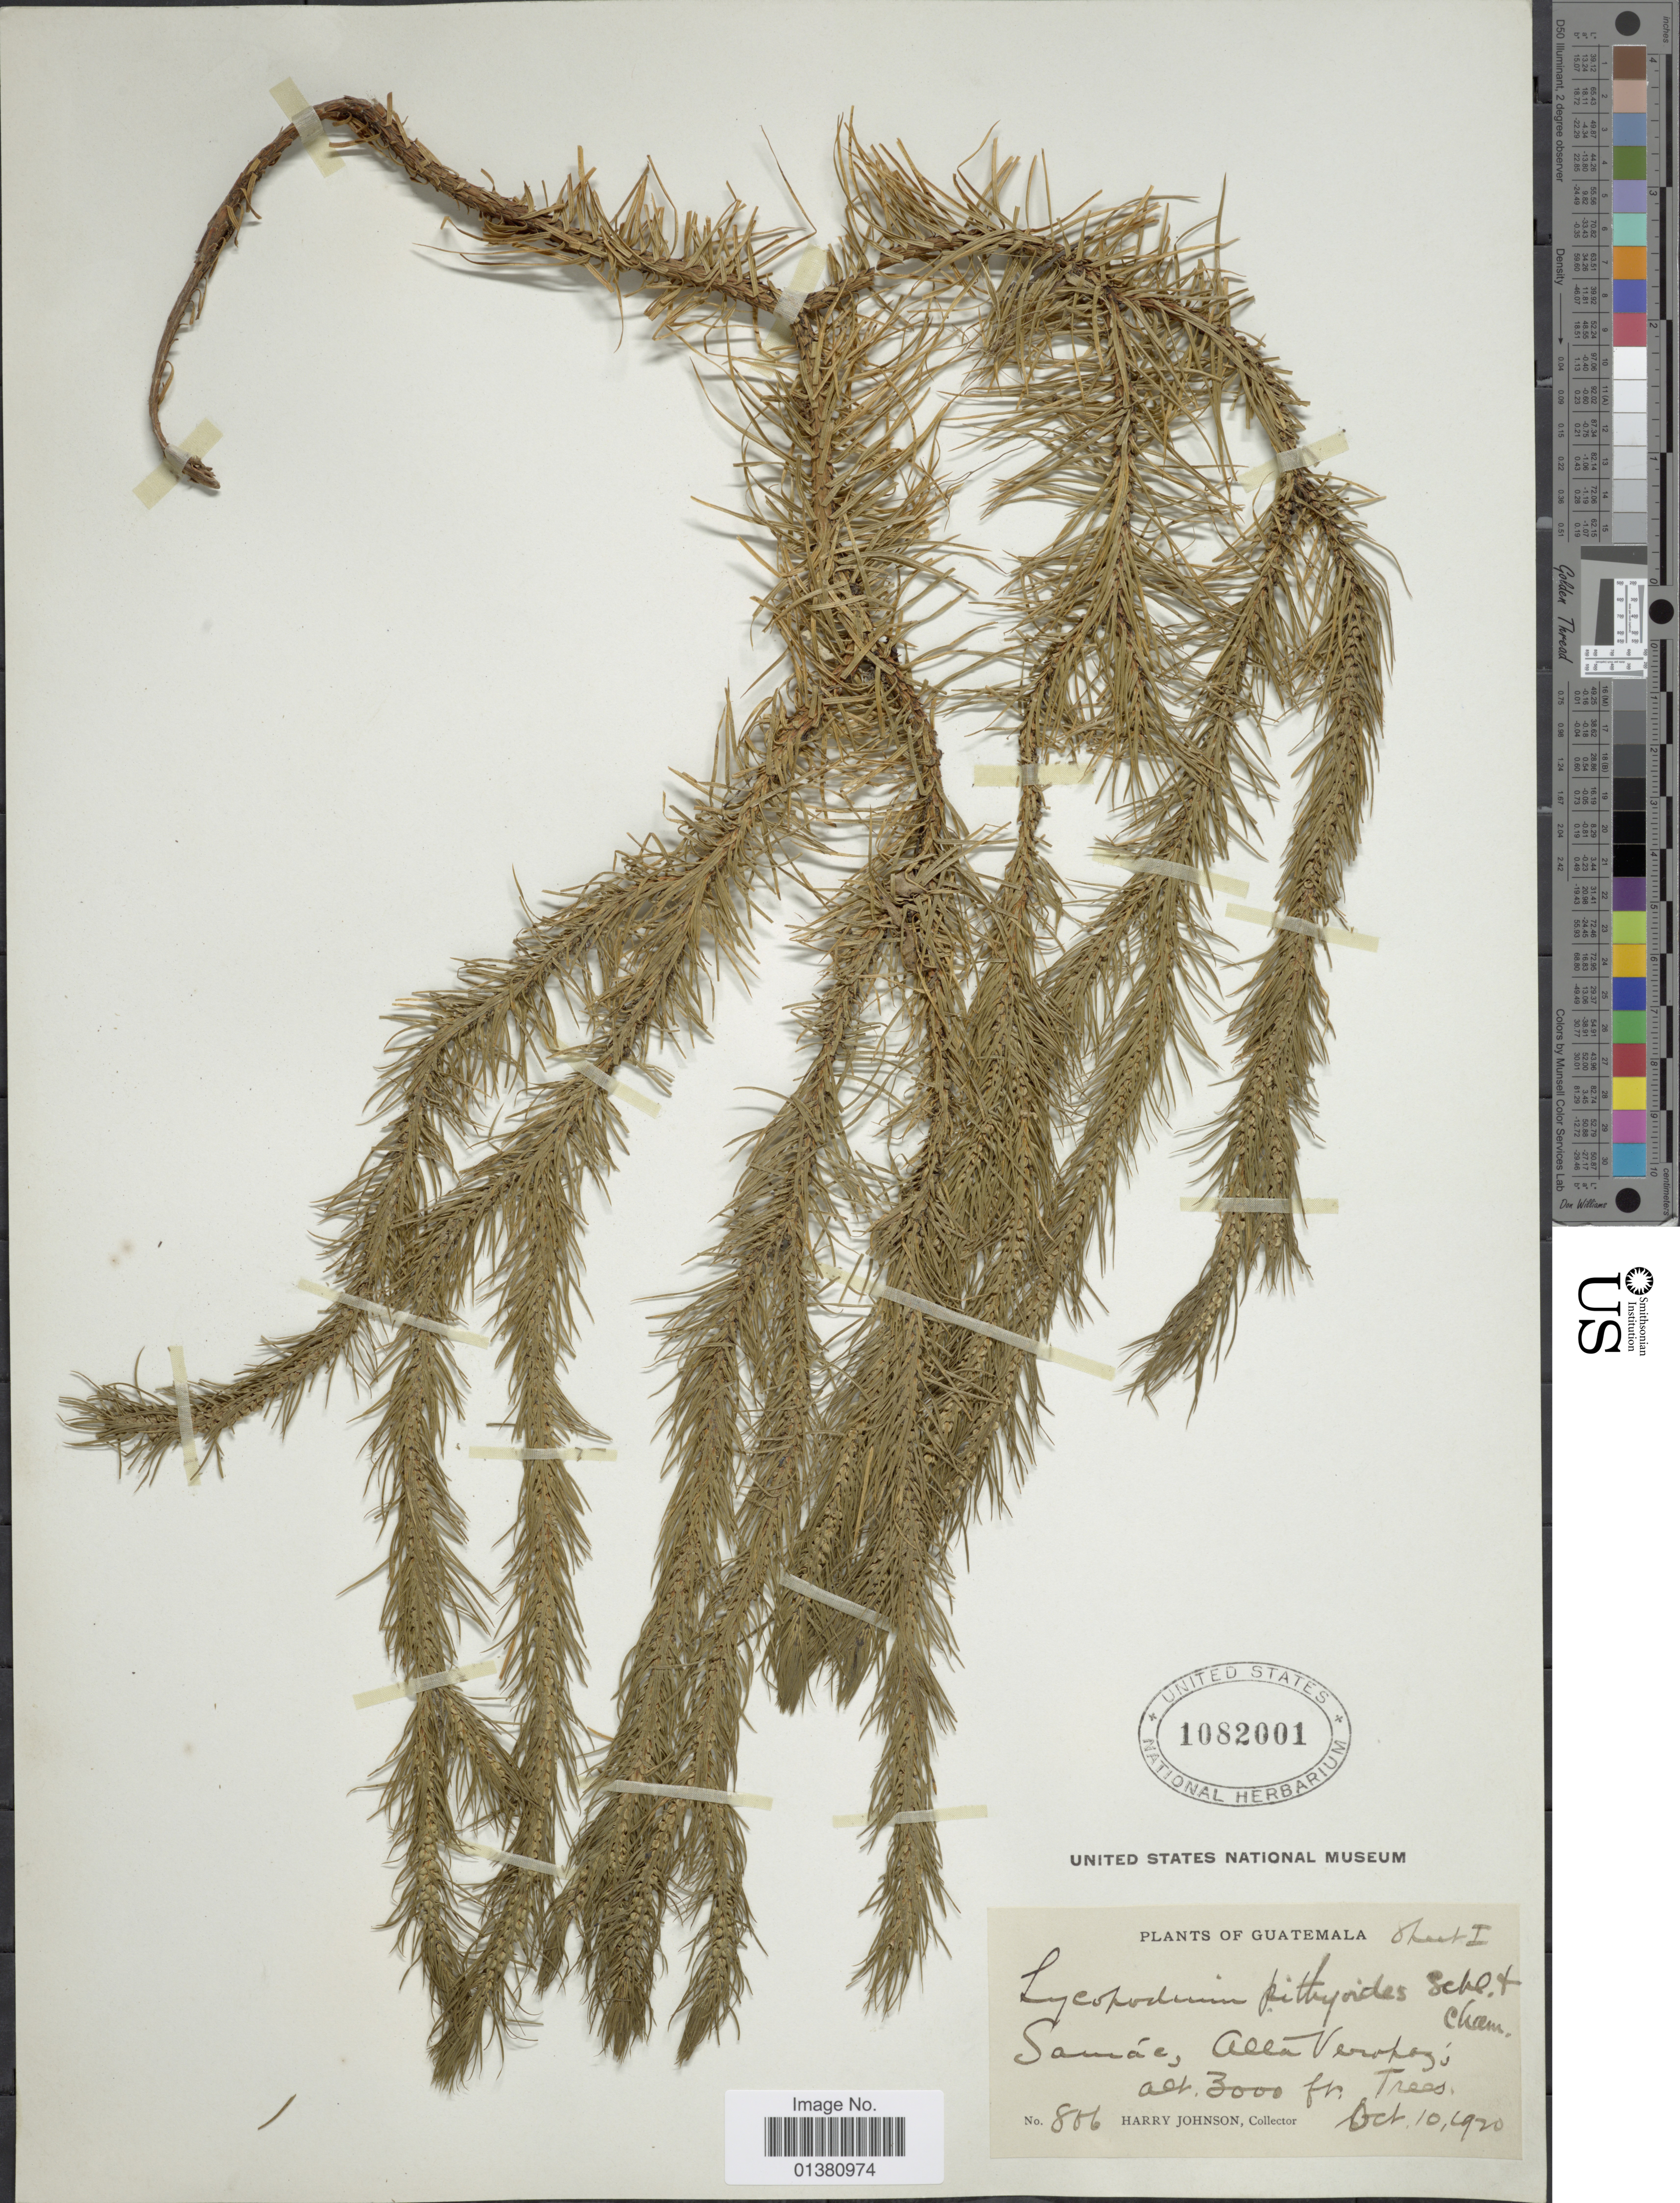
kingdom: Plantae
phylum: Tracheophyta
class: Lycopodiopsida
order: Lycopodiales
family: Lycopodiaceae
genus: Phlegmariurus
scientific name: Phlegmariurus pithyoides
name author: (Schltdl. & Cham.) B. Øllg.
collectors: H. Johnson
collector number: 806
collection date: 1920-10-10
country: Guatemala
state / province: Alta Verapaz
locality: Samac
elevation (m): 914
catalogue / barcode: US 1082001